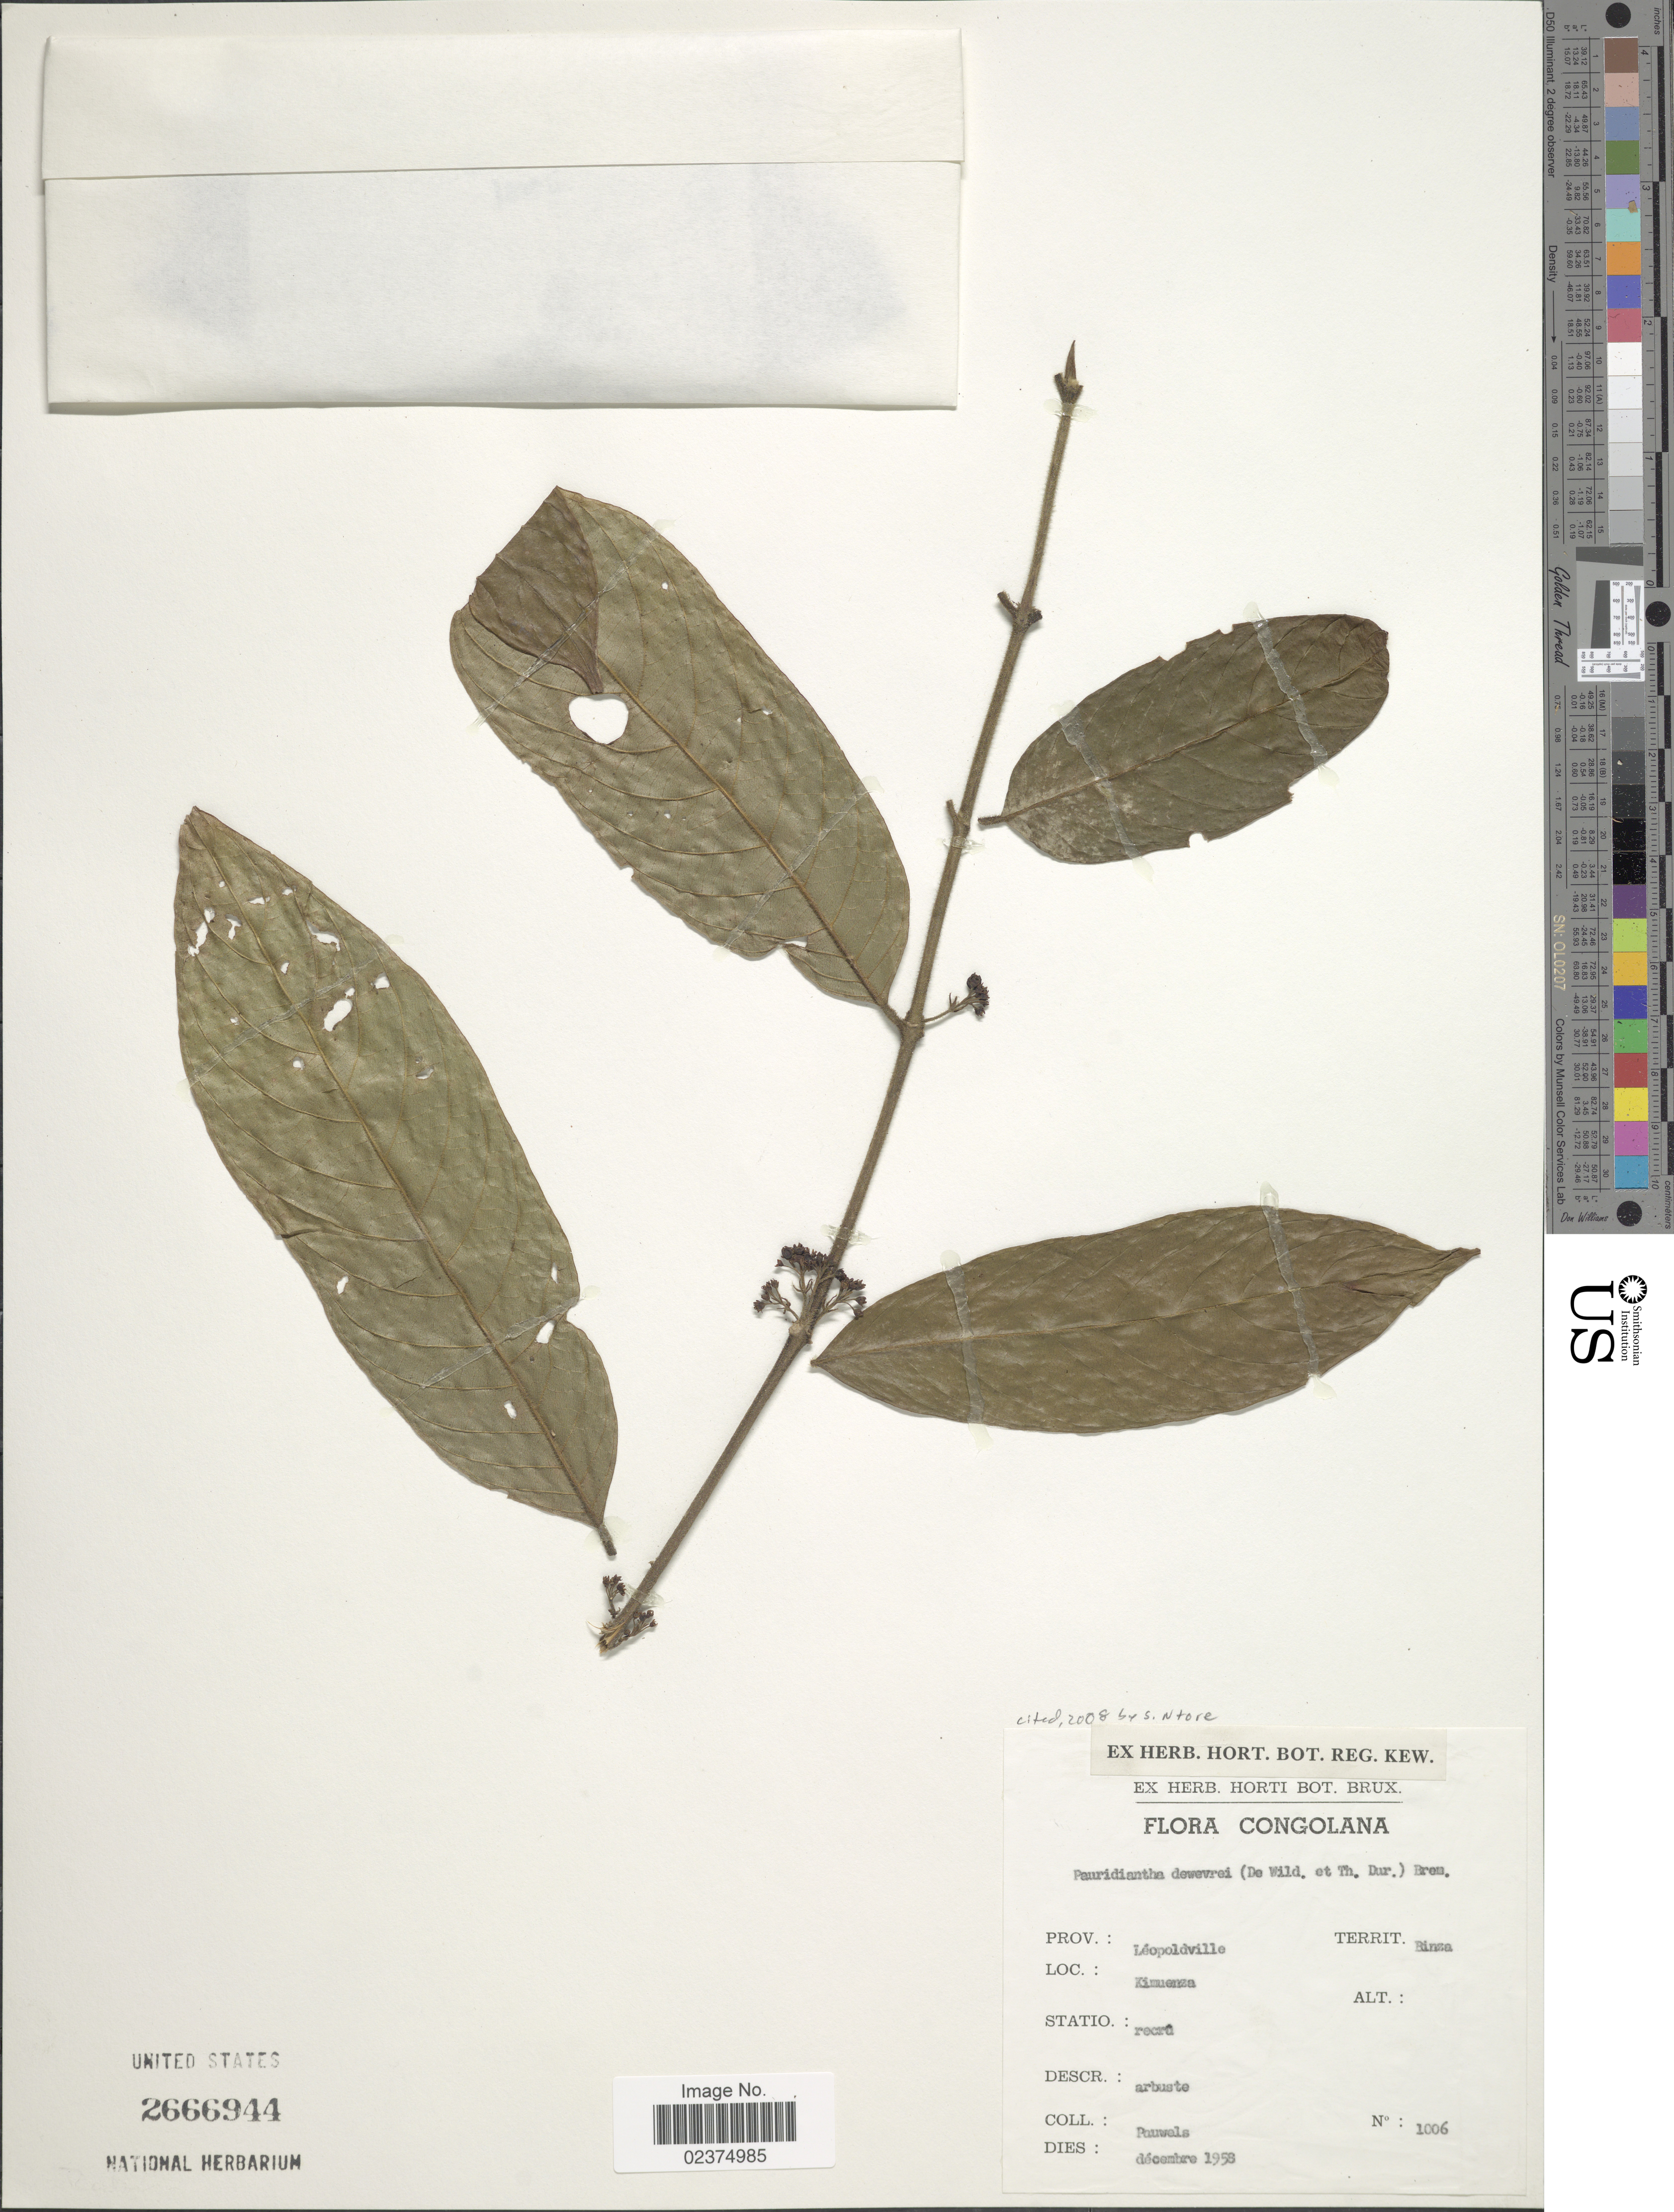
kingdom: Plantae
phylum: Tracheophyta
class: Magnoliopsida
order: Gentianales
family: Rubiaceae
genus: Pauridiantha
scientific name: Pauridiantha dewevrei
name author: (De Wild. & Durand) Bremek.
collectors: L. Pauwels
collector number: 1006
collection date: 1958-12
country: Congo, Democratic Republic of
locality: Congolana, Prov.: Leopoldville, Territ.: Rinza, Kimuenza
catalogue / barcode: US 2666944